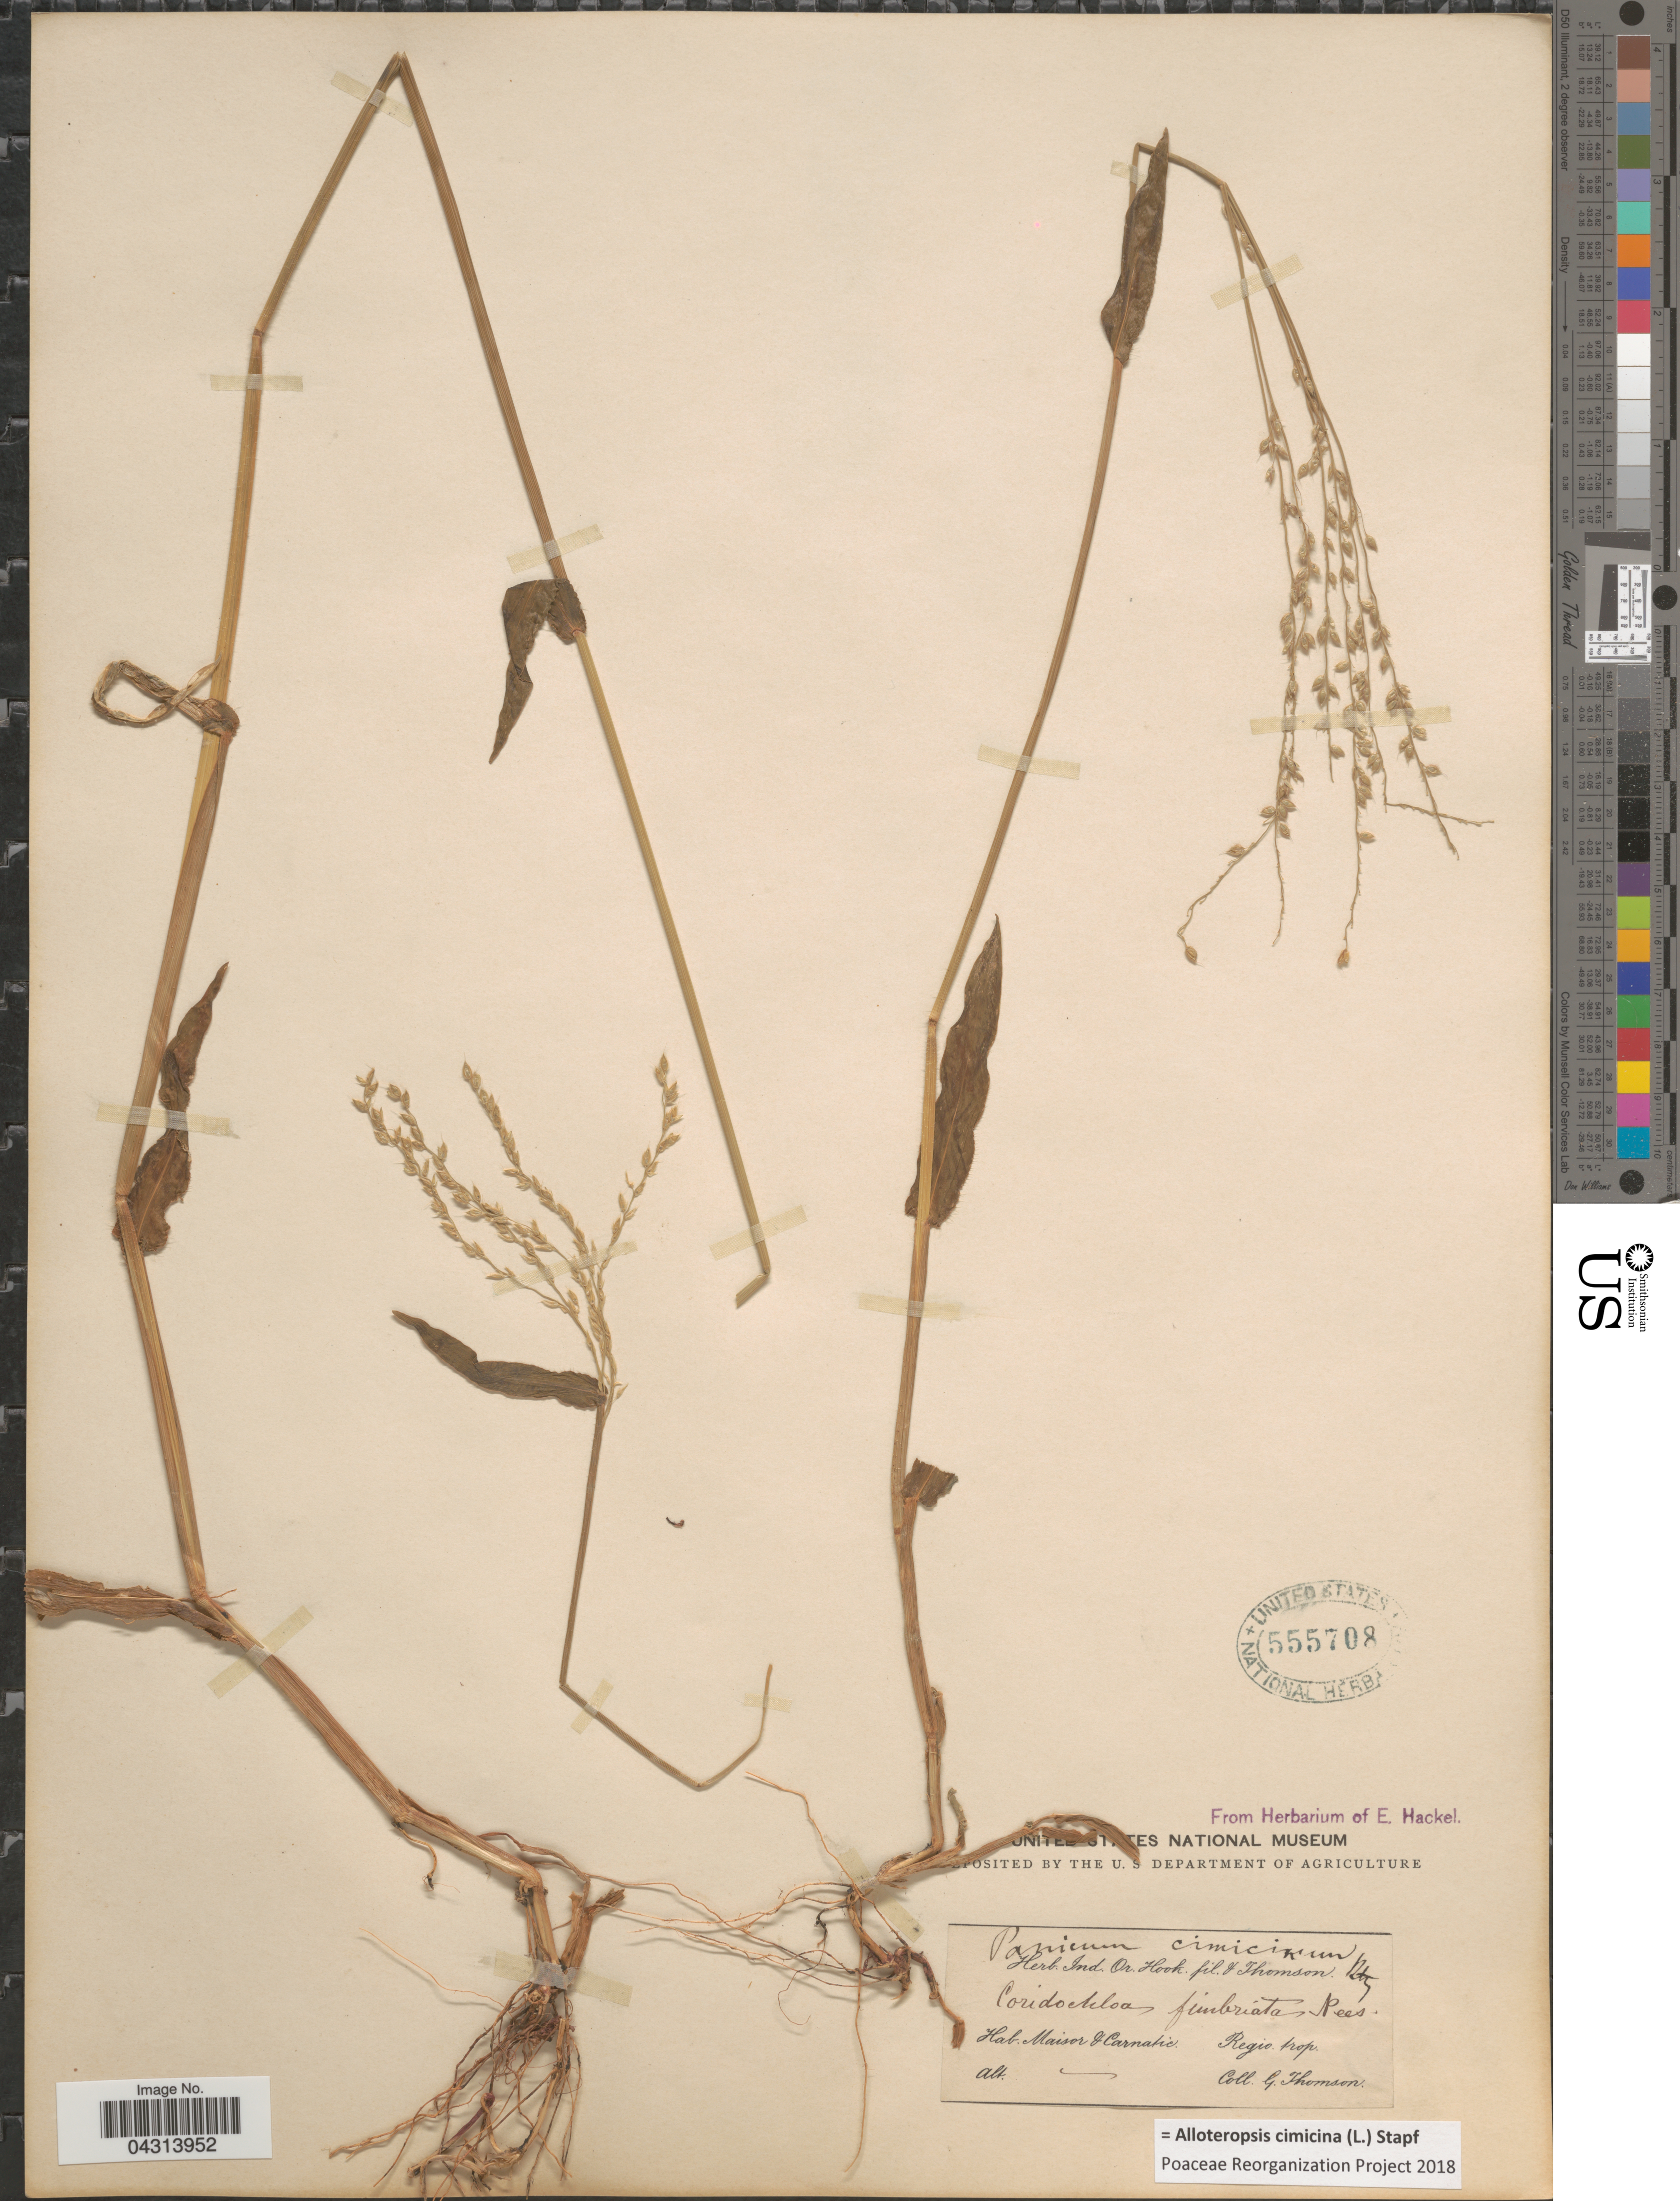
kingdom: Plantae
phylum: Tracheophyta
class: Liliopsida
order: Poales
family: Poaceae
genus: Alloteropsis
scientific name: Alloteropsis cimicina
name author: (L.) Stapf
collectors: G. Thomson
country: India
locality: Maisor + Carnatic.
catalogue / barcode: US 555708